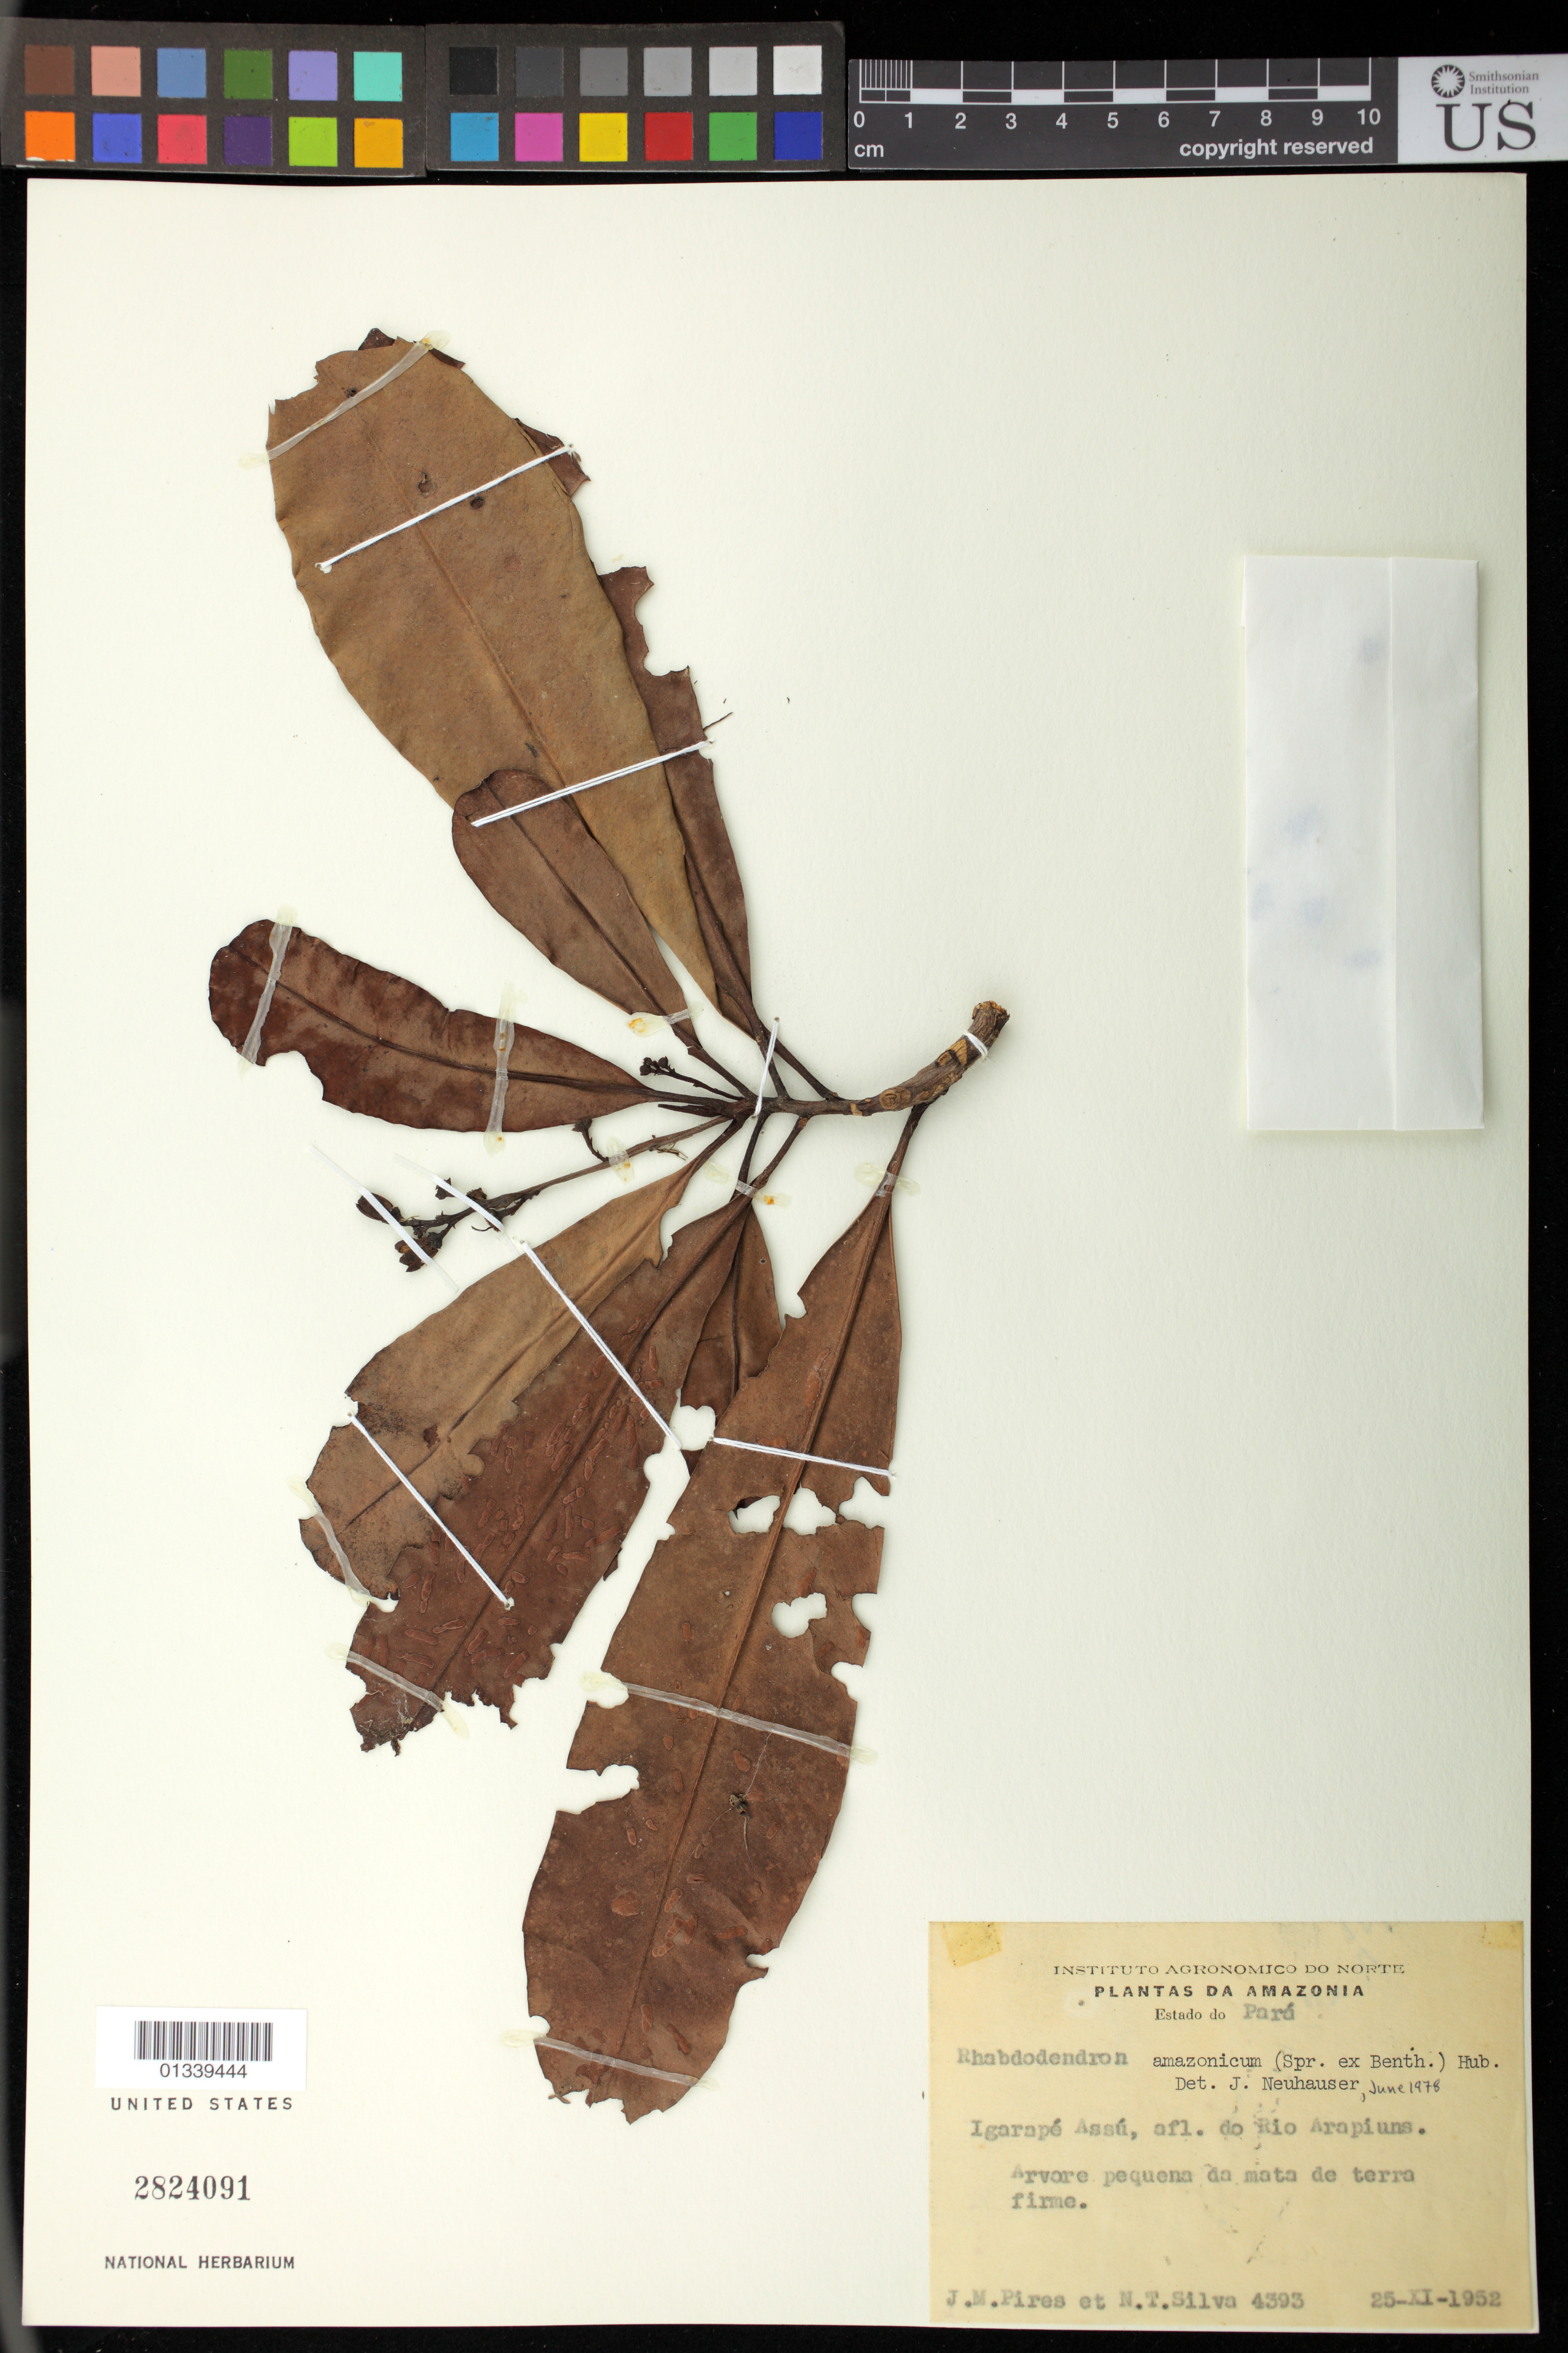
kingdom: Plantae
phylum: Tracheophyta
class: Magnoliopsida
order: Caryophyllales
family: Rhabdodendraceae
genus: Rhabdodendron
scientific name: Rhabdodendron amazonicum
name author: (Spruce ex Benth.) Huber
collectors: J. M. Pires & N. T. Silva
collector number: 4393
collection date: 1952-11-25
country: Brazil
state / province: Pará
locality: Igarapé Assú, afl. do Rio Arapiuns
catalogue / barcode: US 2824091